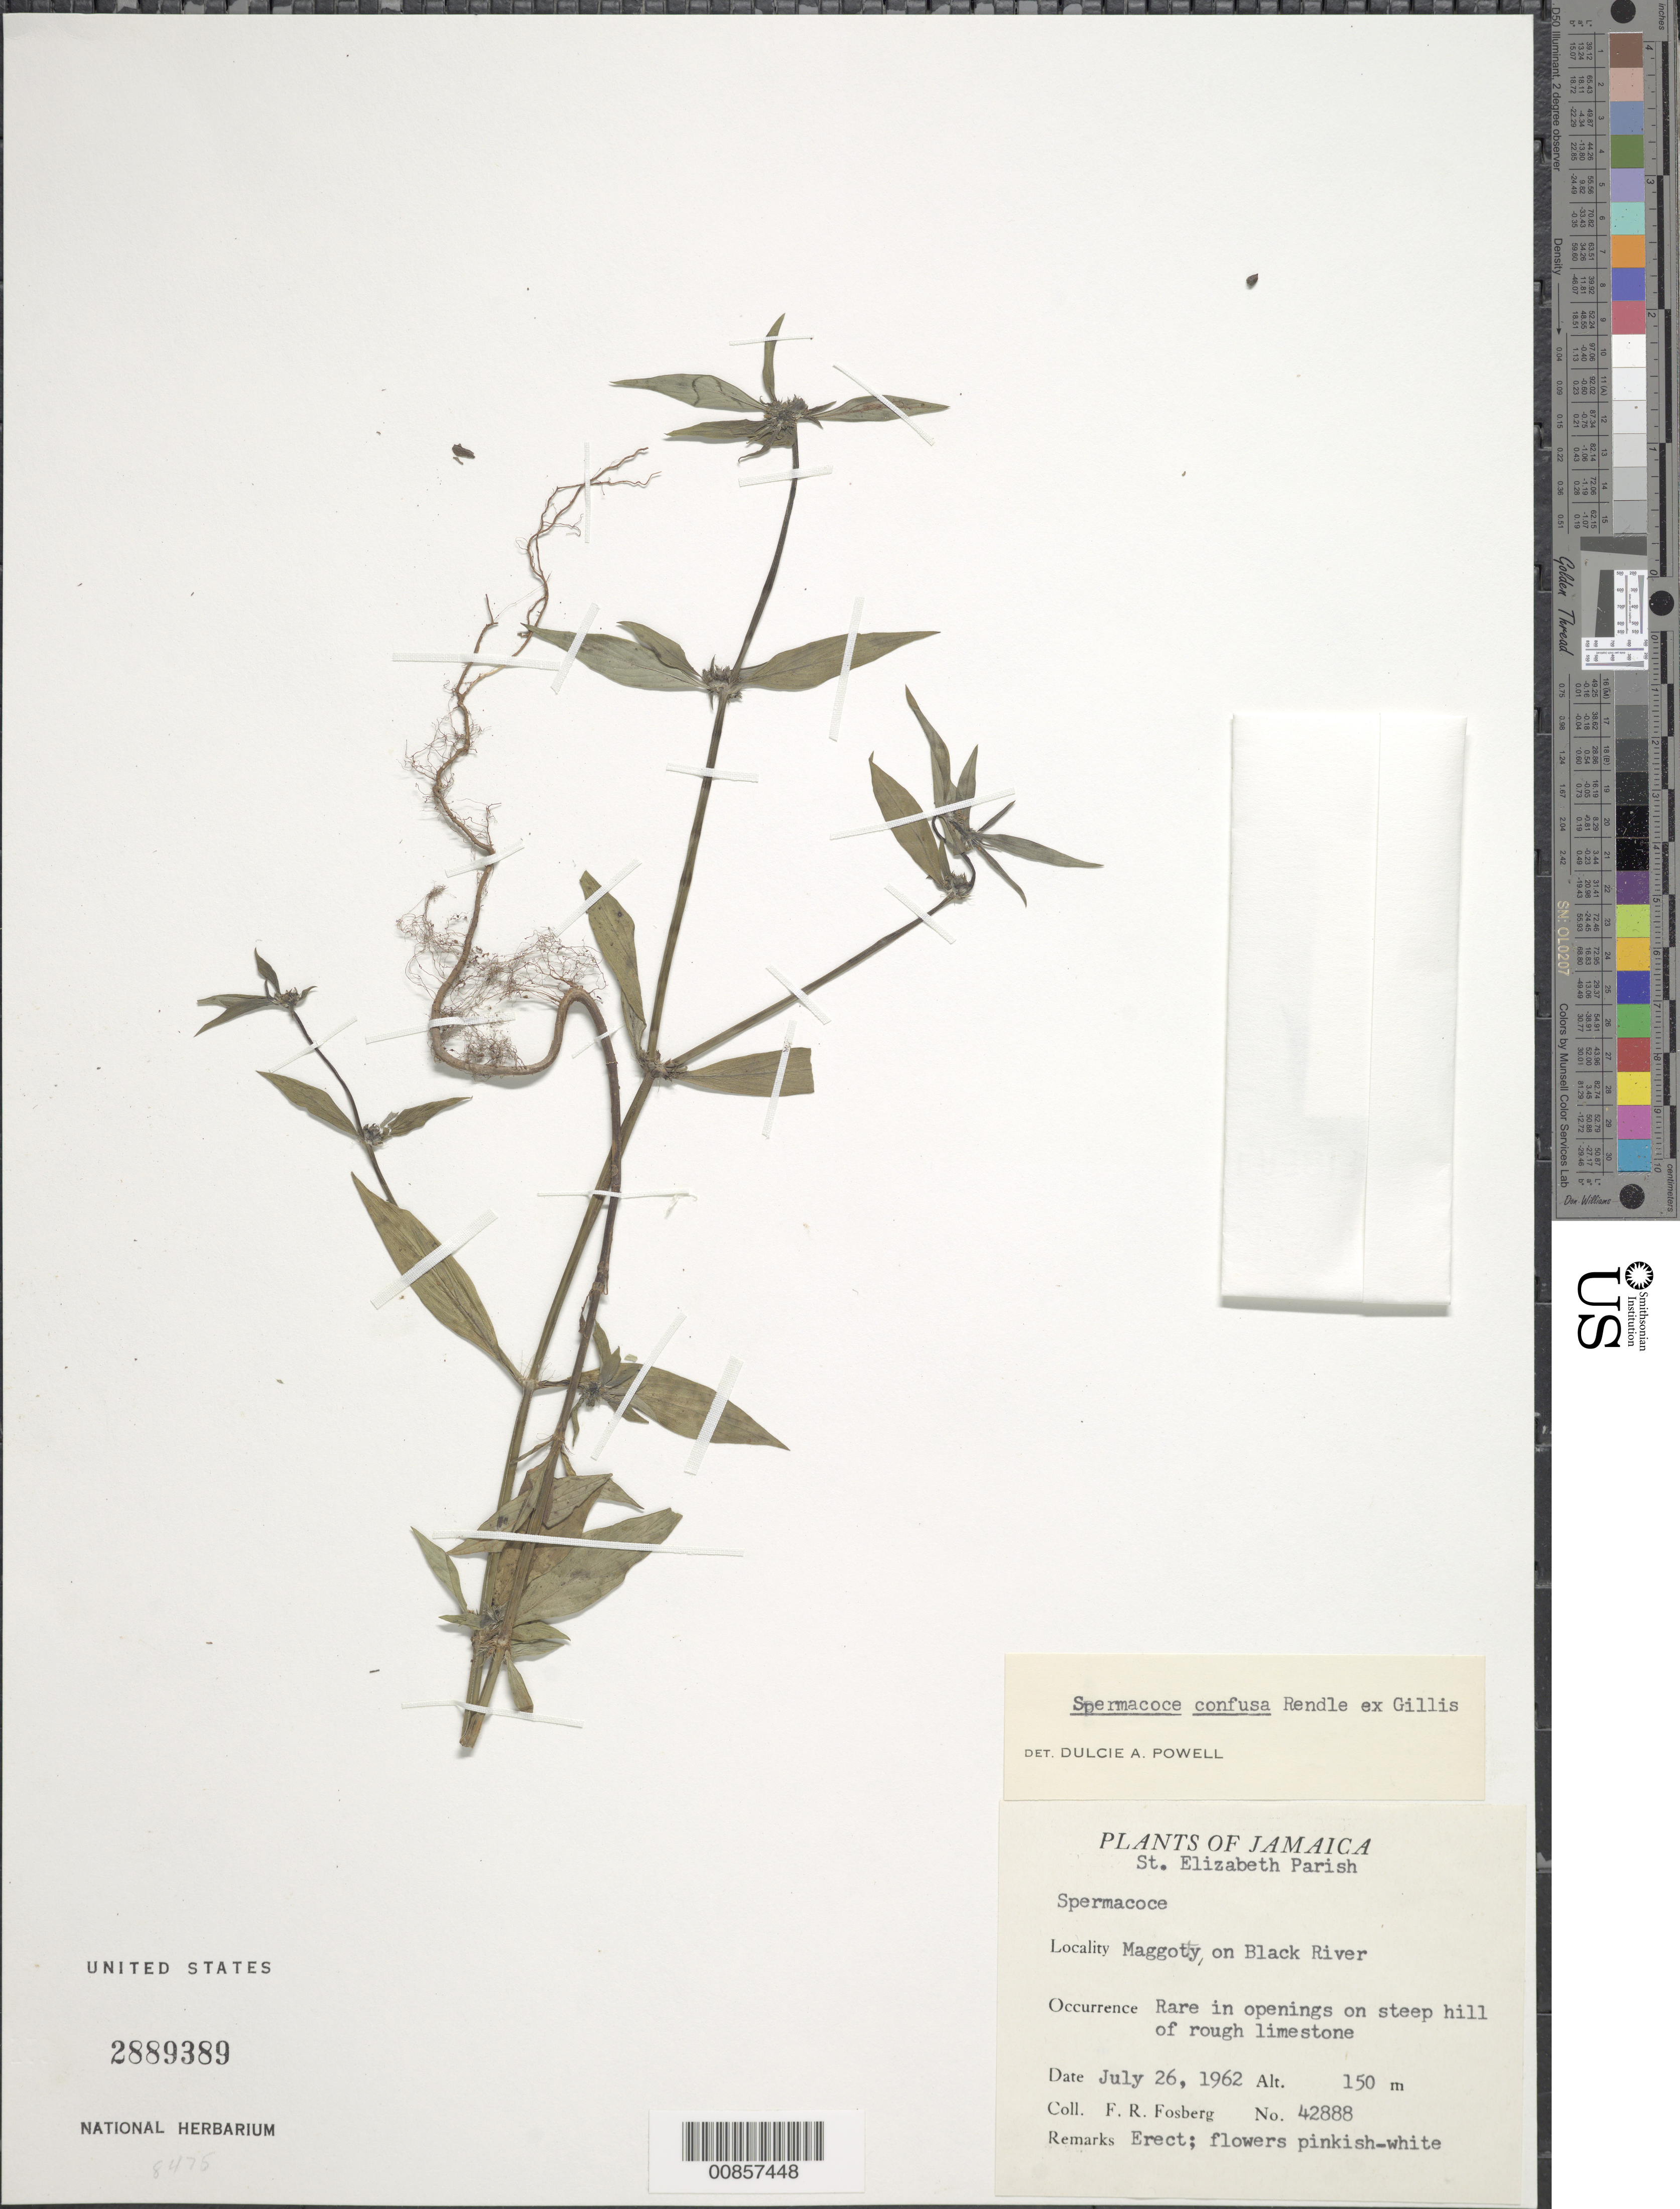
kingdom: Plantae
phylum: Tracheophyta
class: Magnoliopsida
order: Gentianales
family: Rubiaceae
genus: Spermacoce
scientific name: Spermacoce tenuior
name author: L.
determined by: Powell, D. A.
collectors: F. R. Fosberg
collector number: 42888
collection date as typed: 26 Jul 1962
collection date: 1962-07-26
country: Jamaica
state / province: Saint Elizabeth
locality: Maggoty, on Black River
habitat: In openings on steep hill of rough limestone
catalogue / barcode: US 2889389